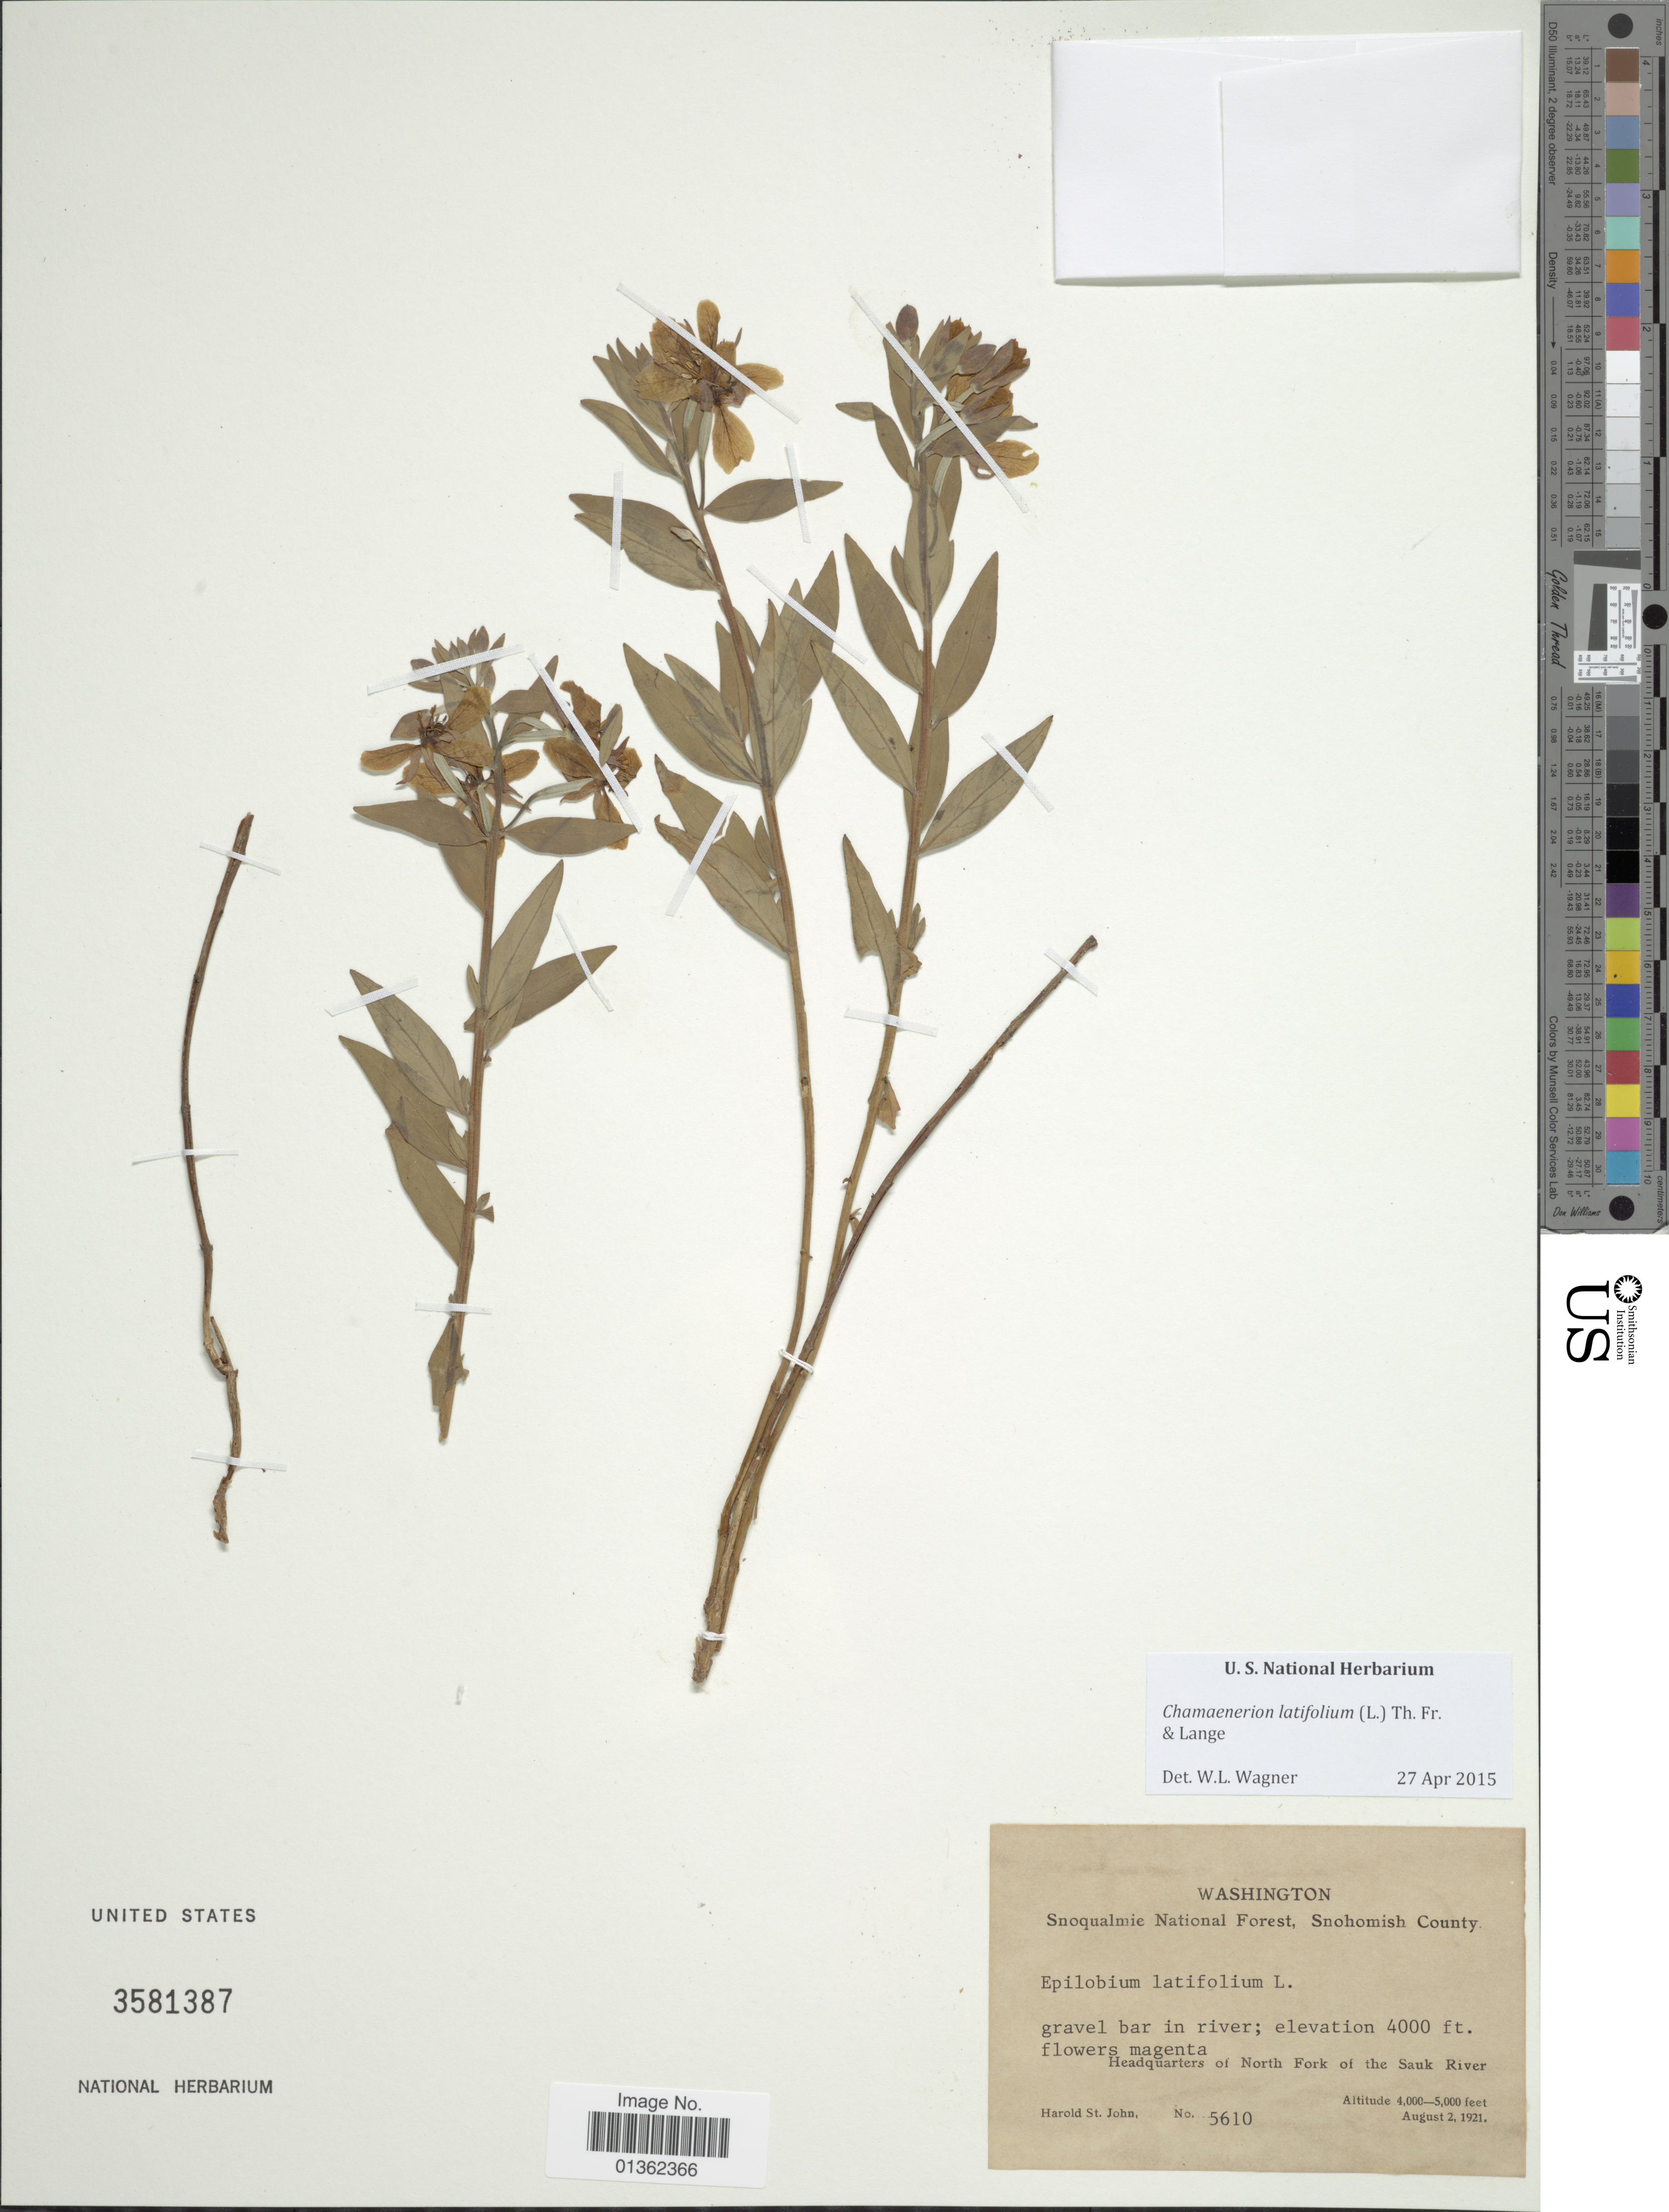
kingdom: Plantae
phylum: Tracheophyta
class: Magnoliopsida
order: Myrtales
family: Onagraceae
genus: Chamaenerion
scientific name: Chamaenerion latifolium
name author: (L.) Th. Fr. & Lange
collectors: H. St. John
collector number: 5610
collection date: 1921-08-02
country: United States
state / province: Washington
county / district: Snohomish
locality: Snoqualmie National Forest, Snohomish County. Headquarters of North Fork of the Sauk River.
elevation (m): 1219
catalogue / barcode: US 3581387